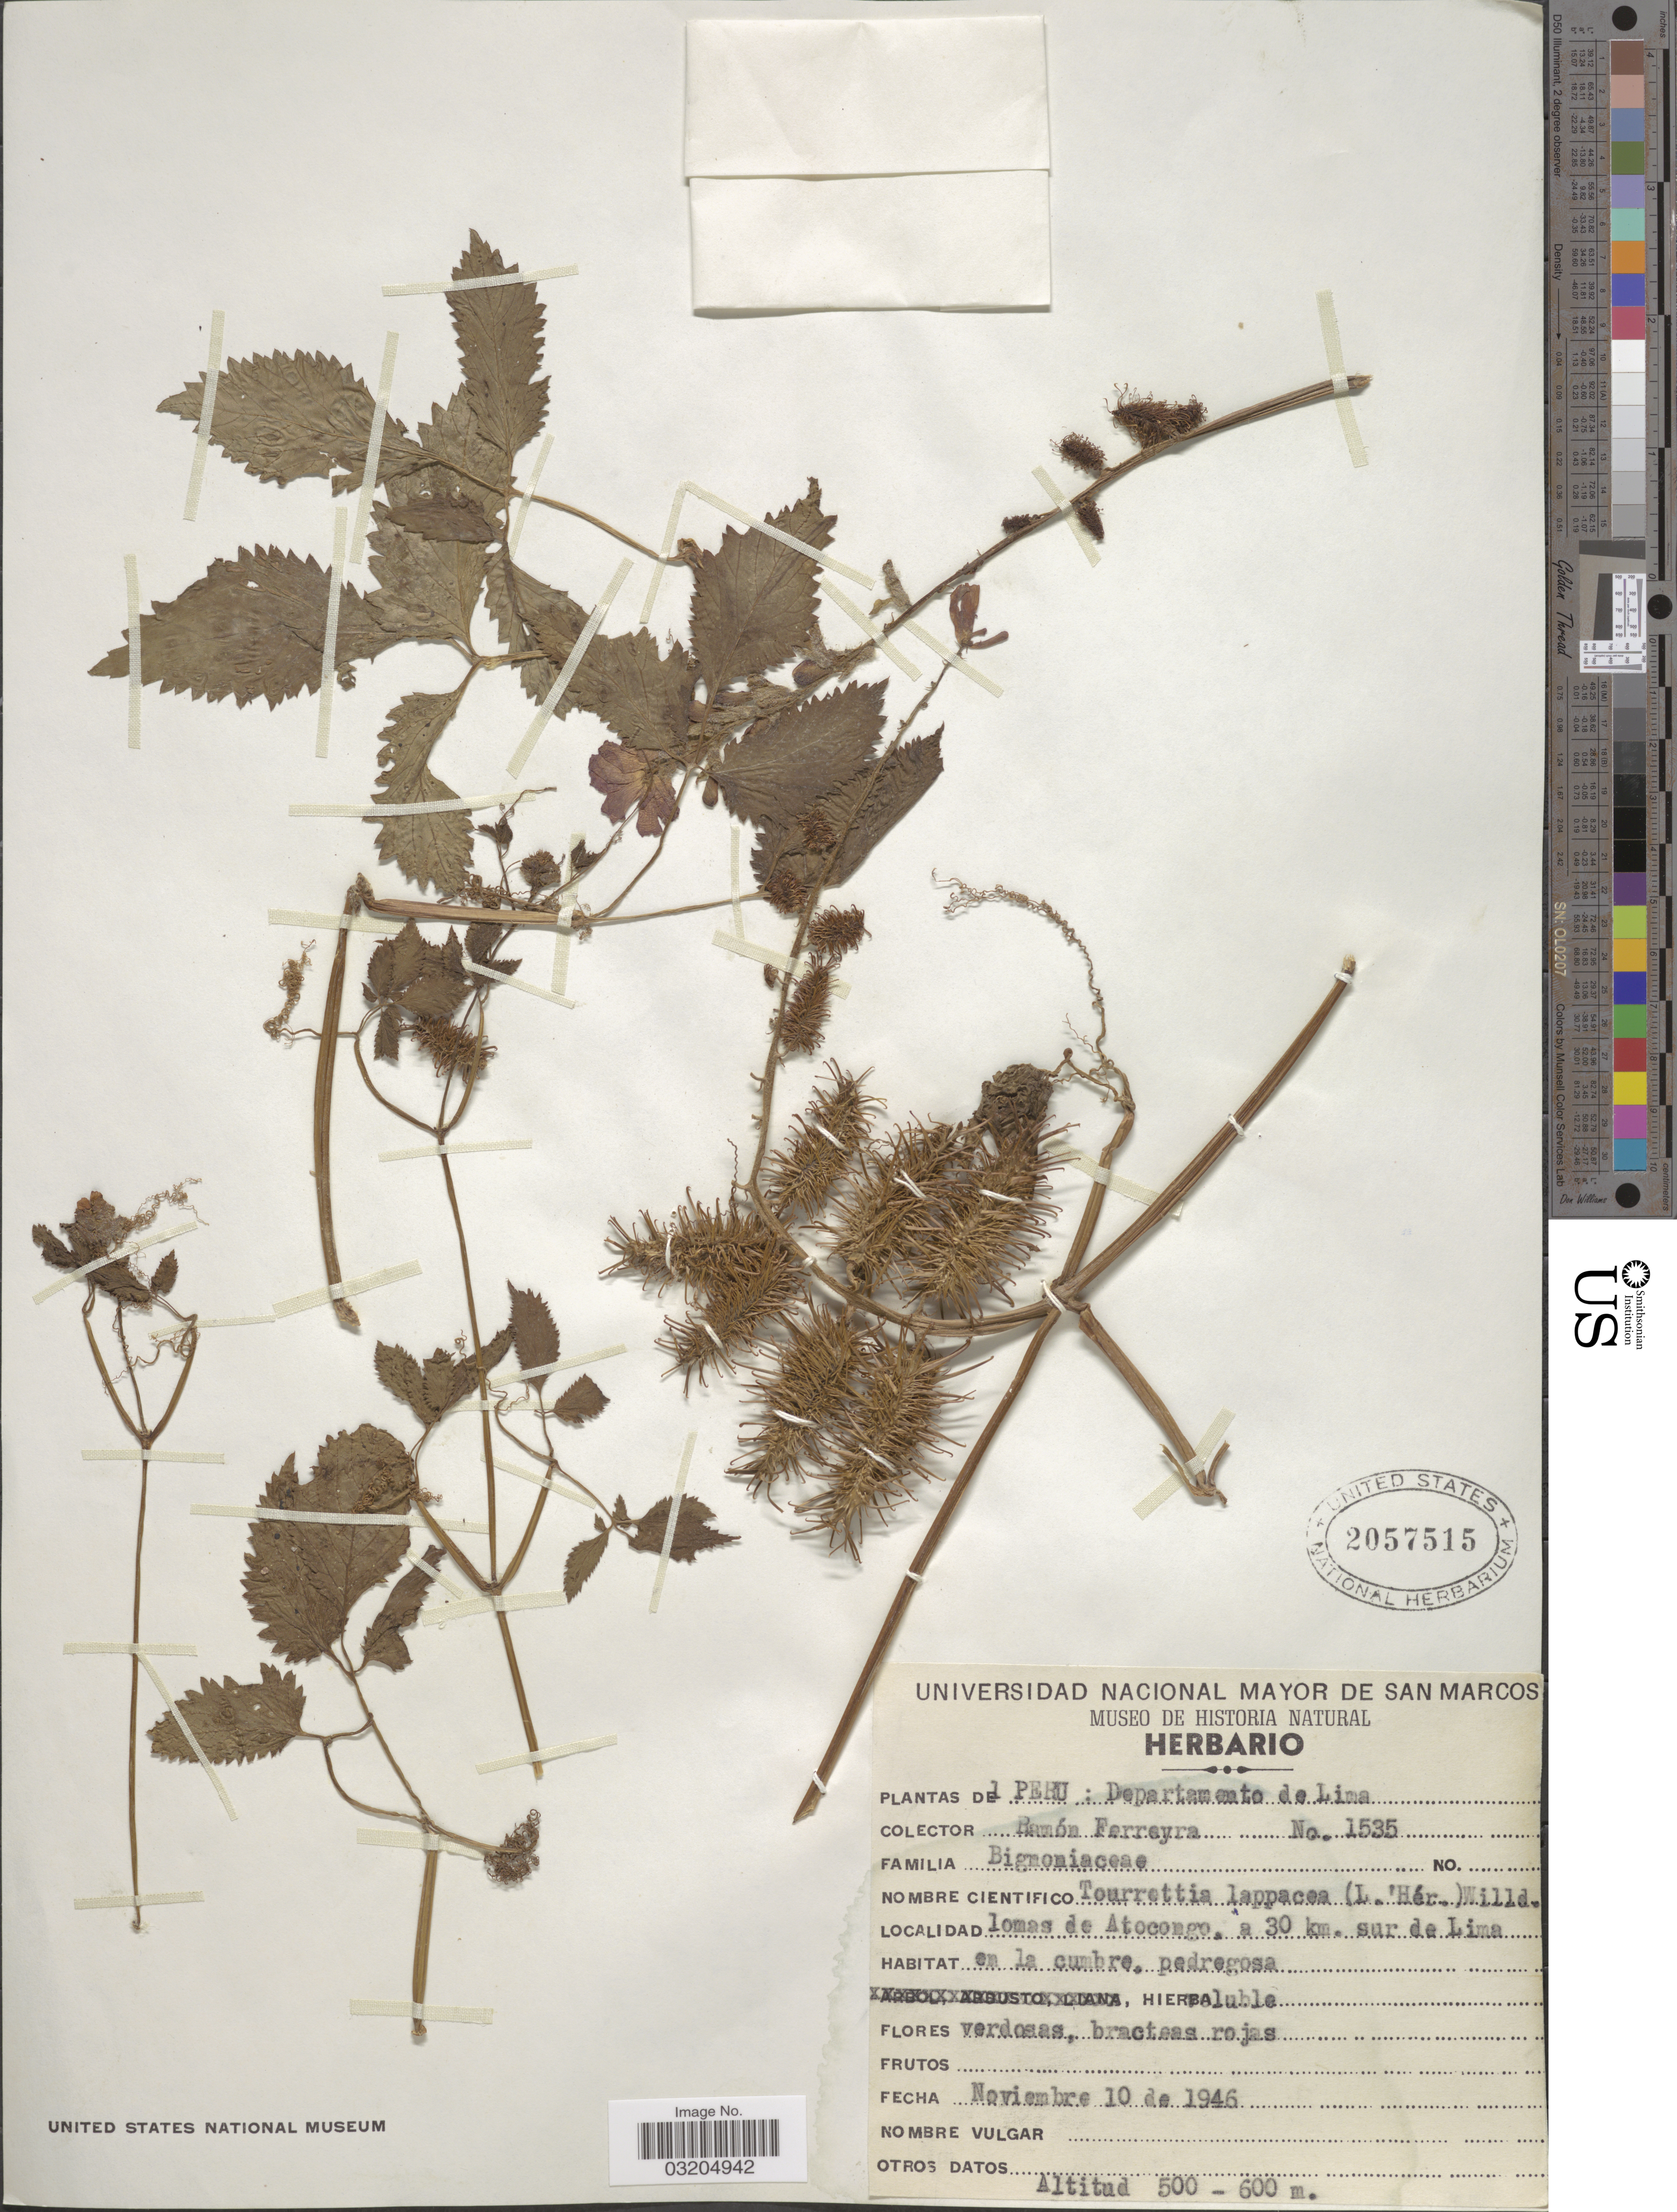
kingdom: Plantae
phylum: Tracheophyta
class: Magnoliopsida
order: Lamiales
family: Bignoniaceae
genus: Tourrettia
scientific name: Tourrettia lappacea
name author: (L'Hér.) Willd.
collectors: R. A. Ferreyra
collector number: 1535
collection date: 1946-11-10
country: Peru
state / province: Lima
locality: Departamento de Lima. Lomas de Atacongo, a 30 km. sur de Lima.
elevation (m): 500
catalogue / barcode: US 2057515